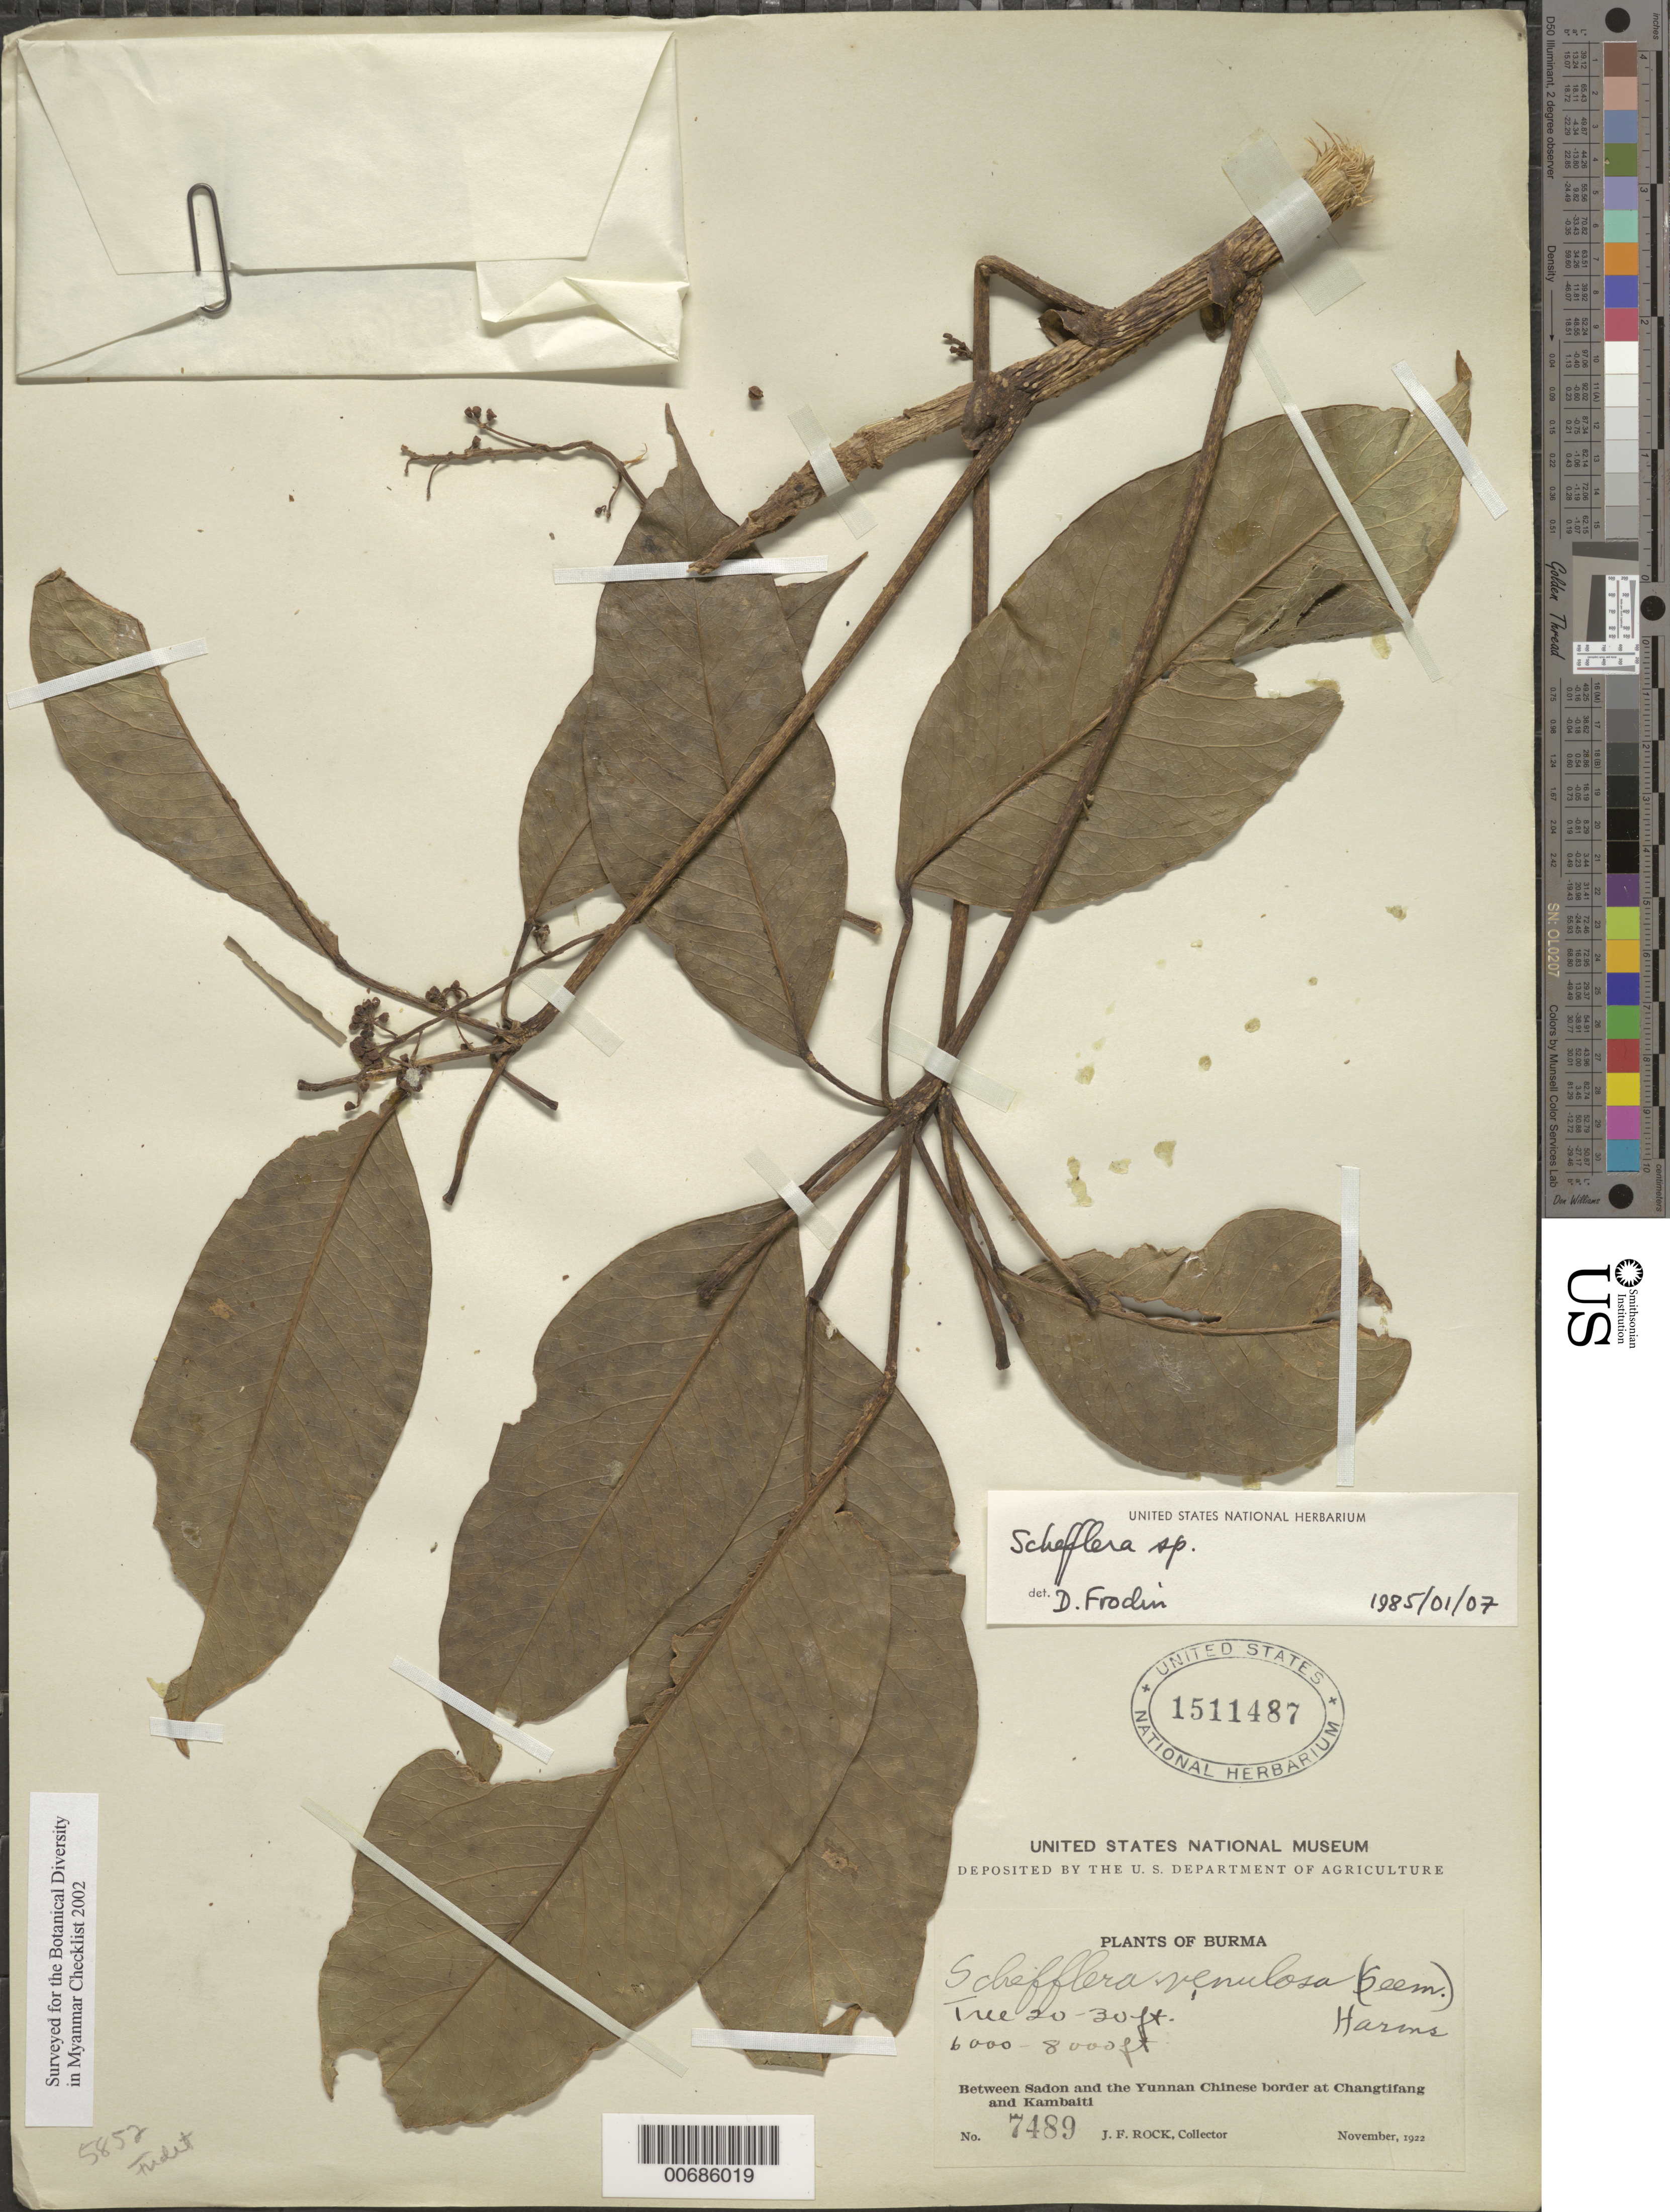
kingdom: Plantae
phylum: Tracheophyta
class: Magnoliopsida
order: Apiales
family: Araliaceae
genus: Schefflera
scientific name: Schefflera sp.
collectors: J. F. Rock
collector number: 7489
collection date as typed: Nov 1922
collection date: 1922-11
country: Myanmar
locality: Betw. Sadon and Yunnan Chinese border at Changtifang and Kambaiti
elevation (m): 1829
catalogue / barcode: US 1511487